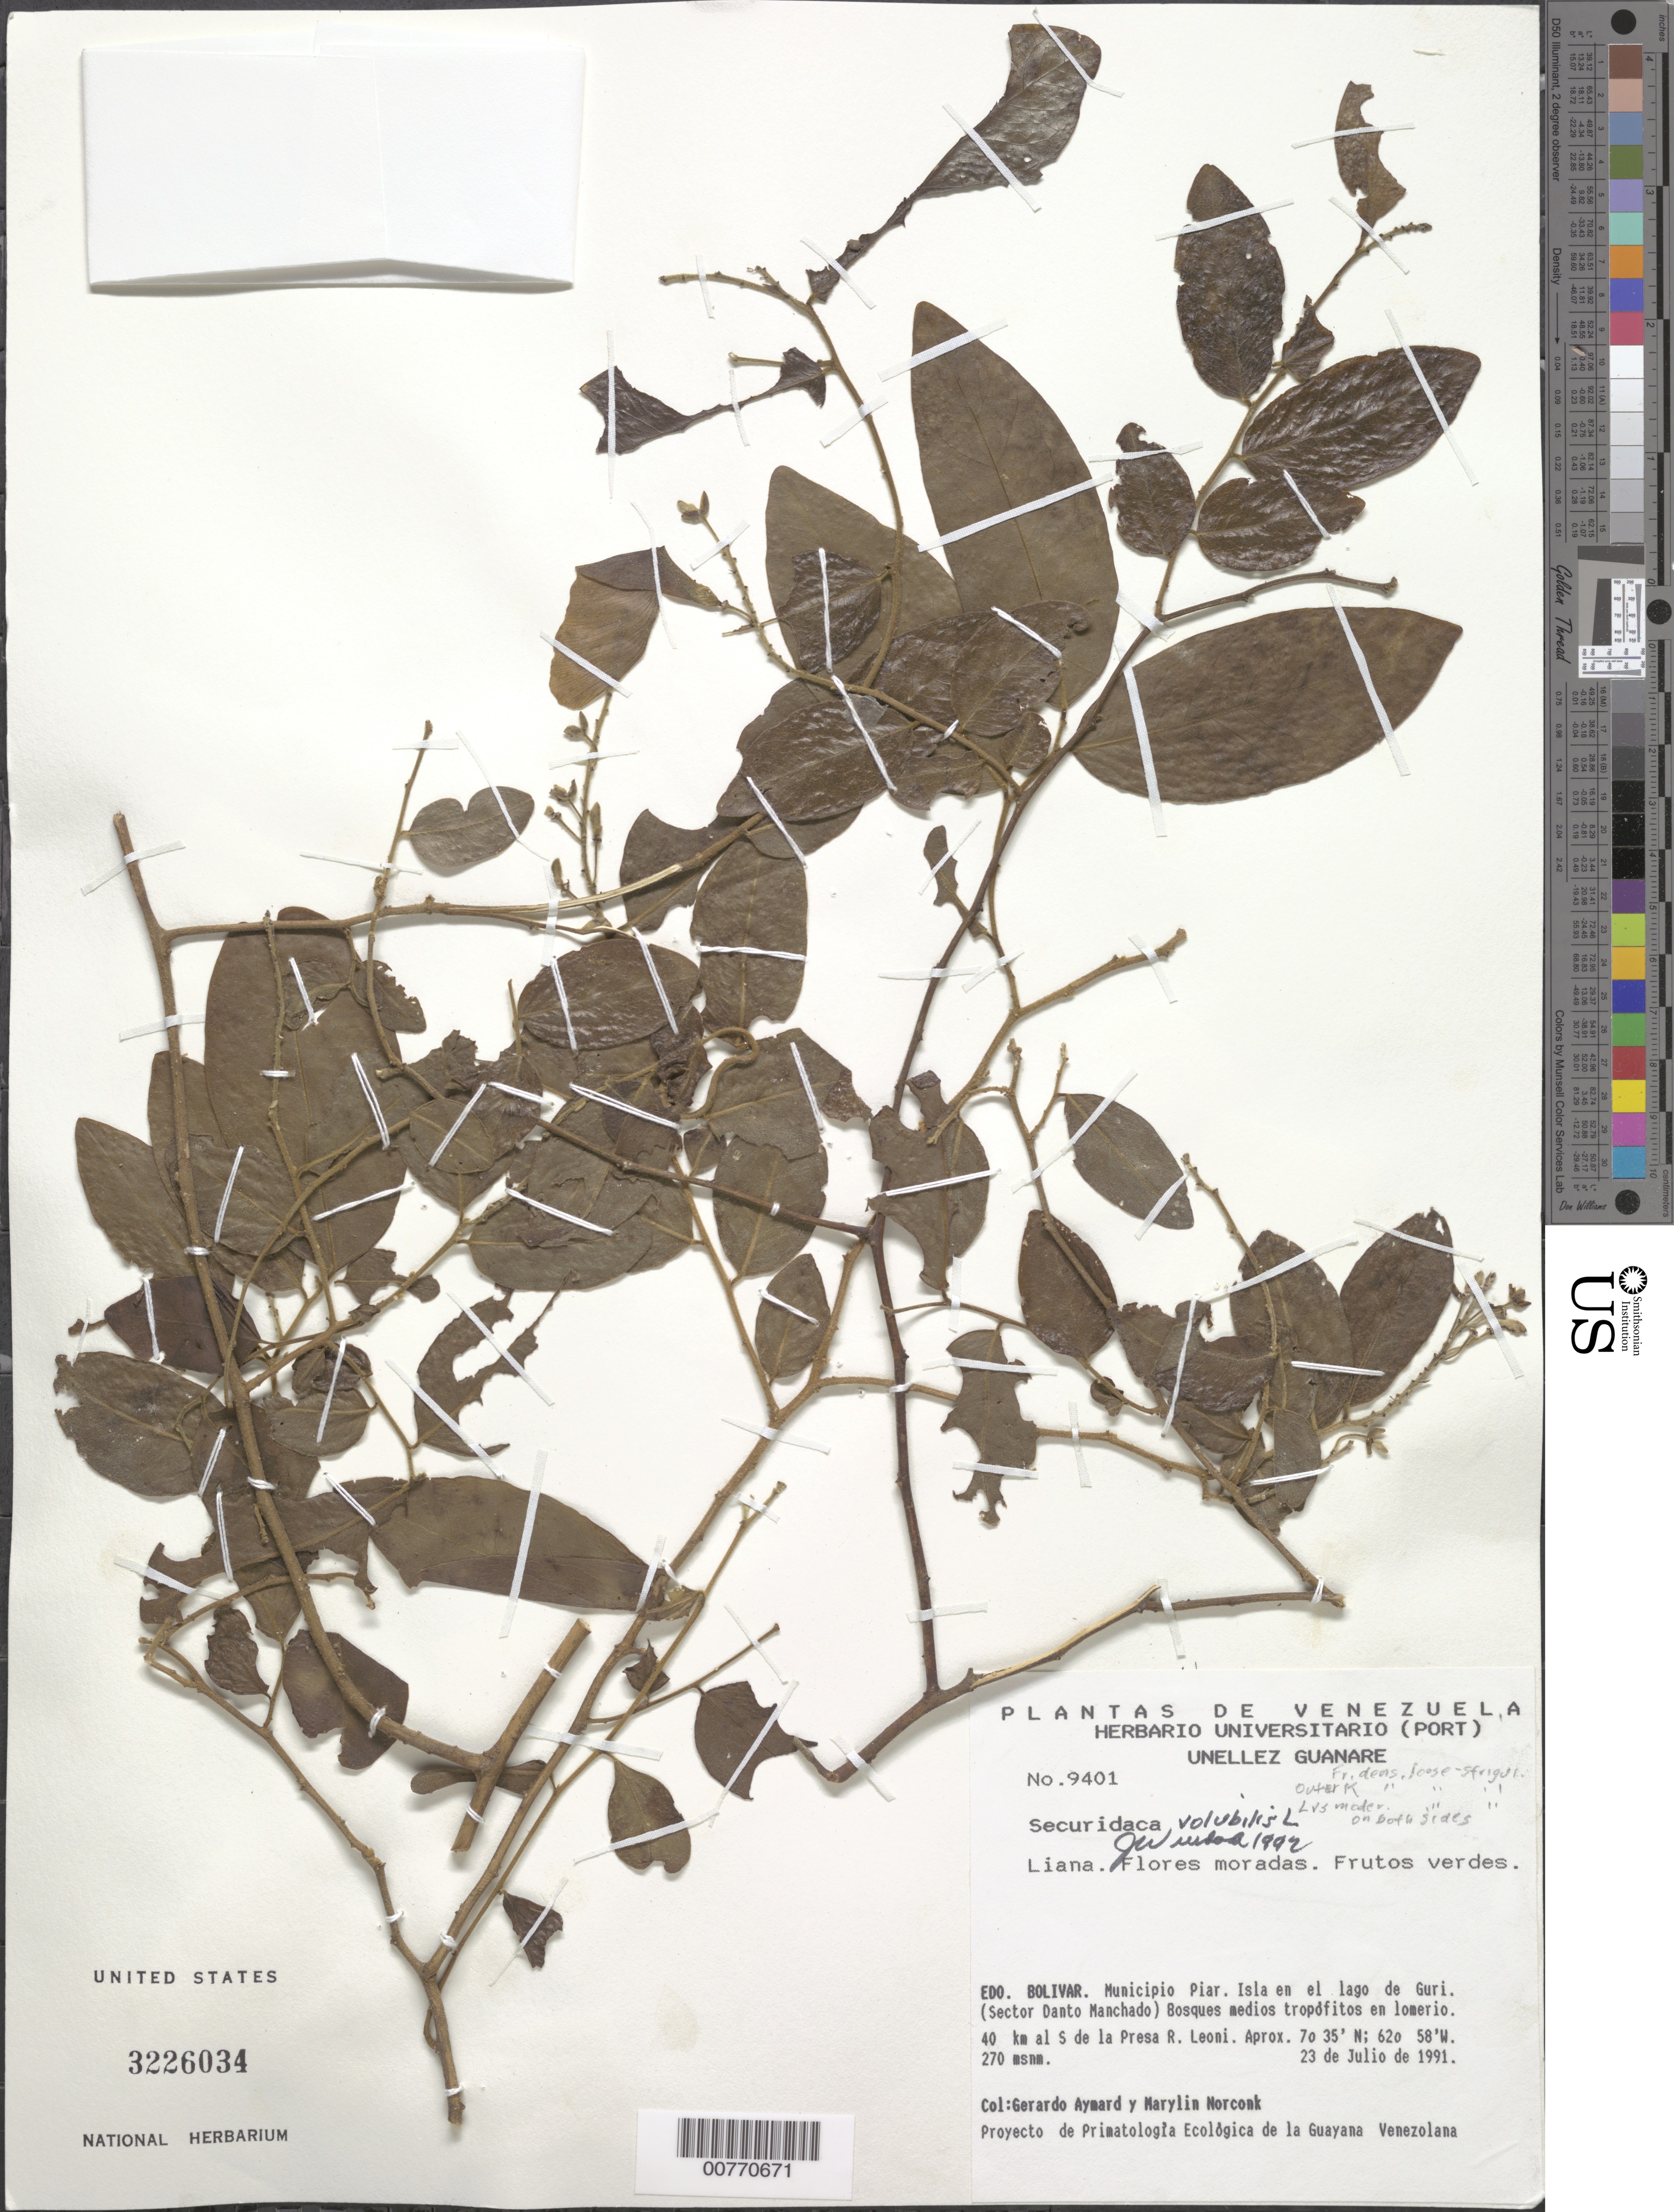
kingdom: Plantae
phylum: Tracheophyta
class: Magnoliopsida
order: Fabales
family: Polygalaceae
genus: Securidaca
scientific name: Securidaca volubilis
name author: L.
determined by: Wurdack, John J., (US), US (UNITED STATES)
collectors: G. A. Aymard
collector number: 9401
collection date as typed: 23-Jul-91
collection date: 1991-07-23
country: Venezuela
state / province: Bolívar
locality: Mun. Piar, island in Lago de Guri (Sector Danto Manchado), 40 km S of Presa R. Leoni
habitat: Bosques medios tropofitos en lomerio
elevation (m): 270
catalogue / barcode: US 3226034